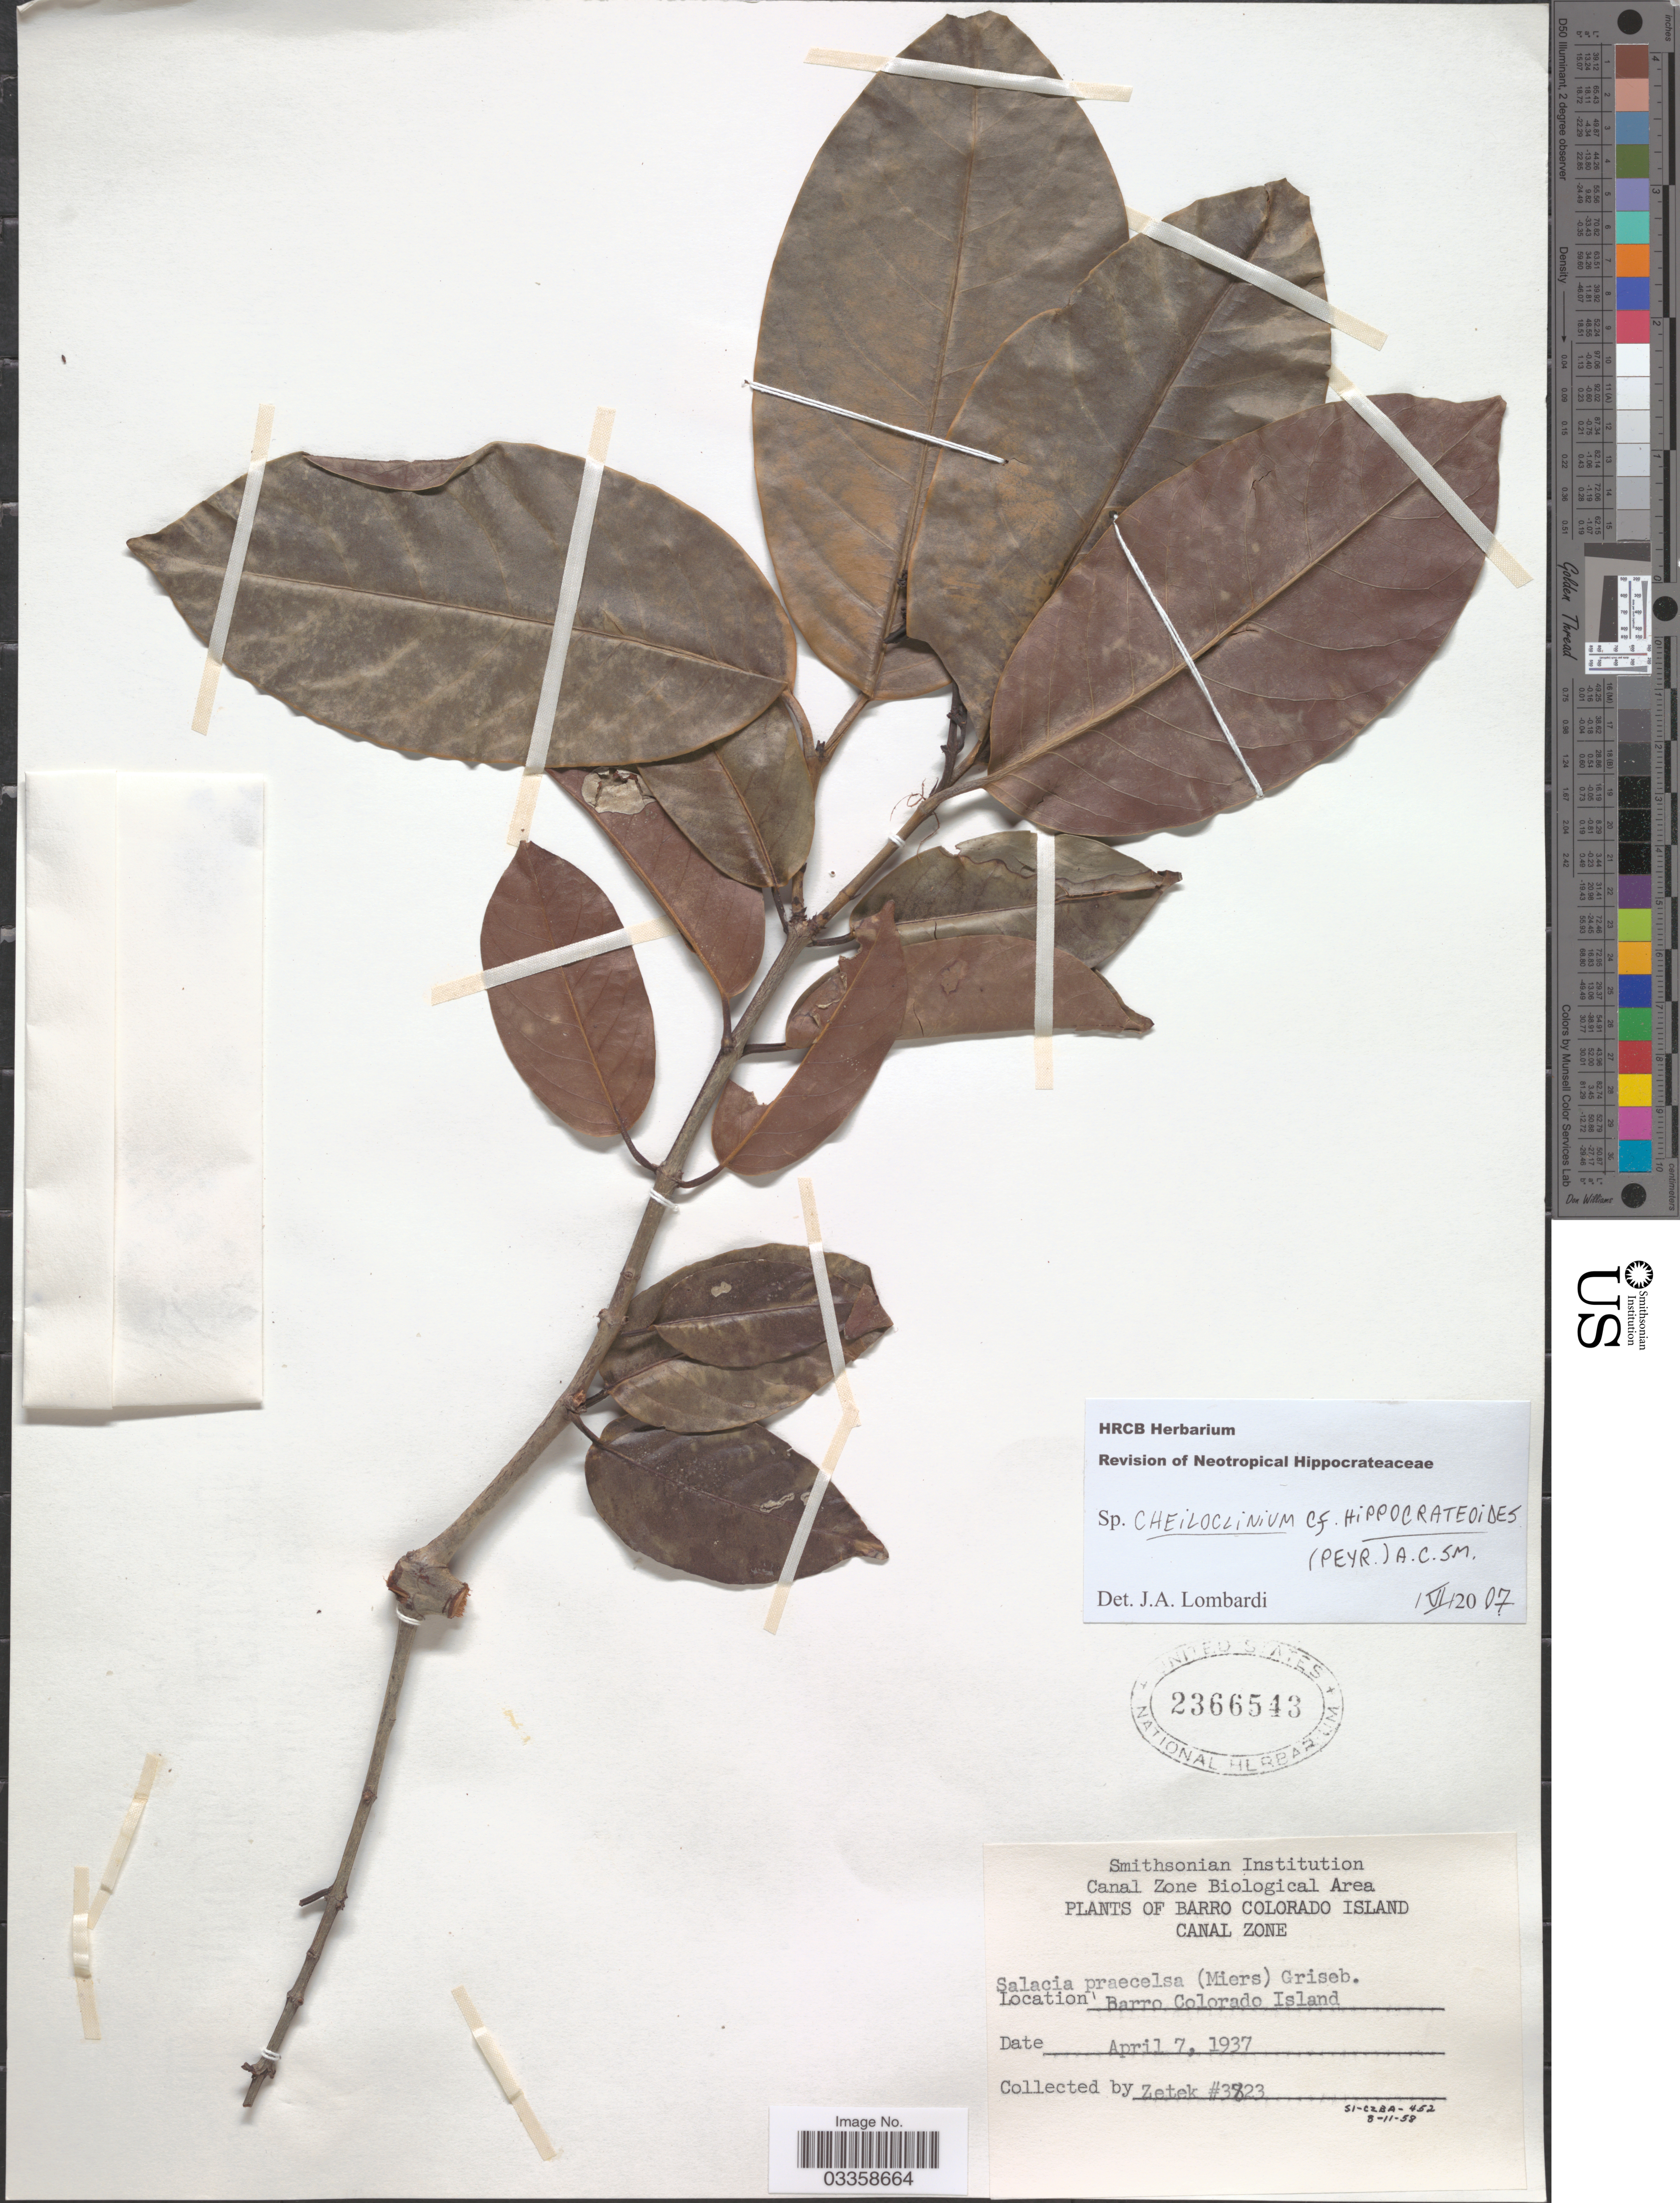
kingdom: Plantae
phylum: Tracheophyta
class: Magnoliopsida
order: Celastrales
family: Celastraceae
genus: Cheiloclinium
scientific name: Cheiloclinium hippocrateoides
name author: (Peyr.) A.C. Sm.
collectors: -. Zetek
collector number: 3823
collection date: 1937-04-07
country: Panama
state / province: Panamá Oeste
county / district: Canal Zone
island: Barro Colorado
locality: Barro Colorado Island, Canal Zone.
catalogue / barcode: US 2366543